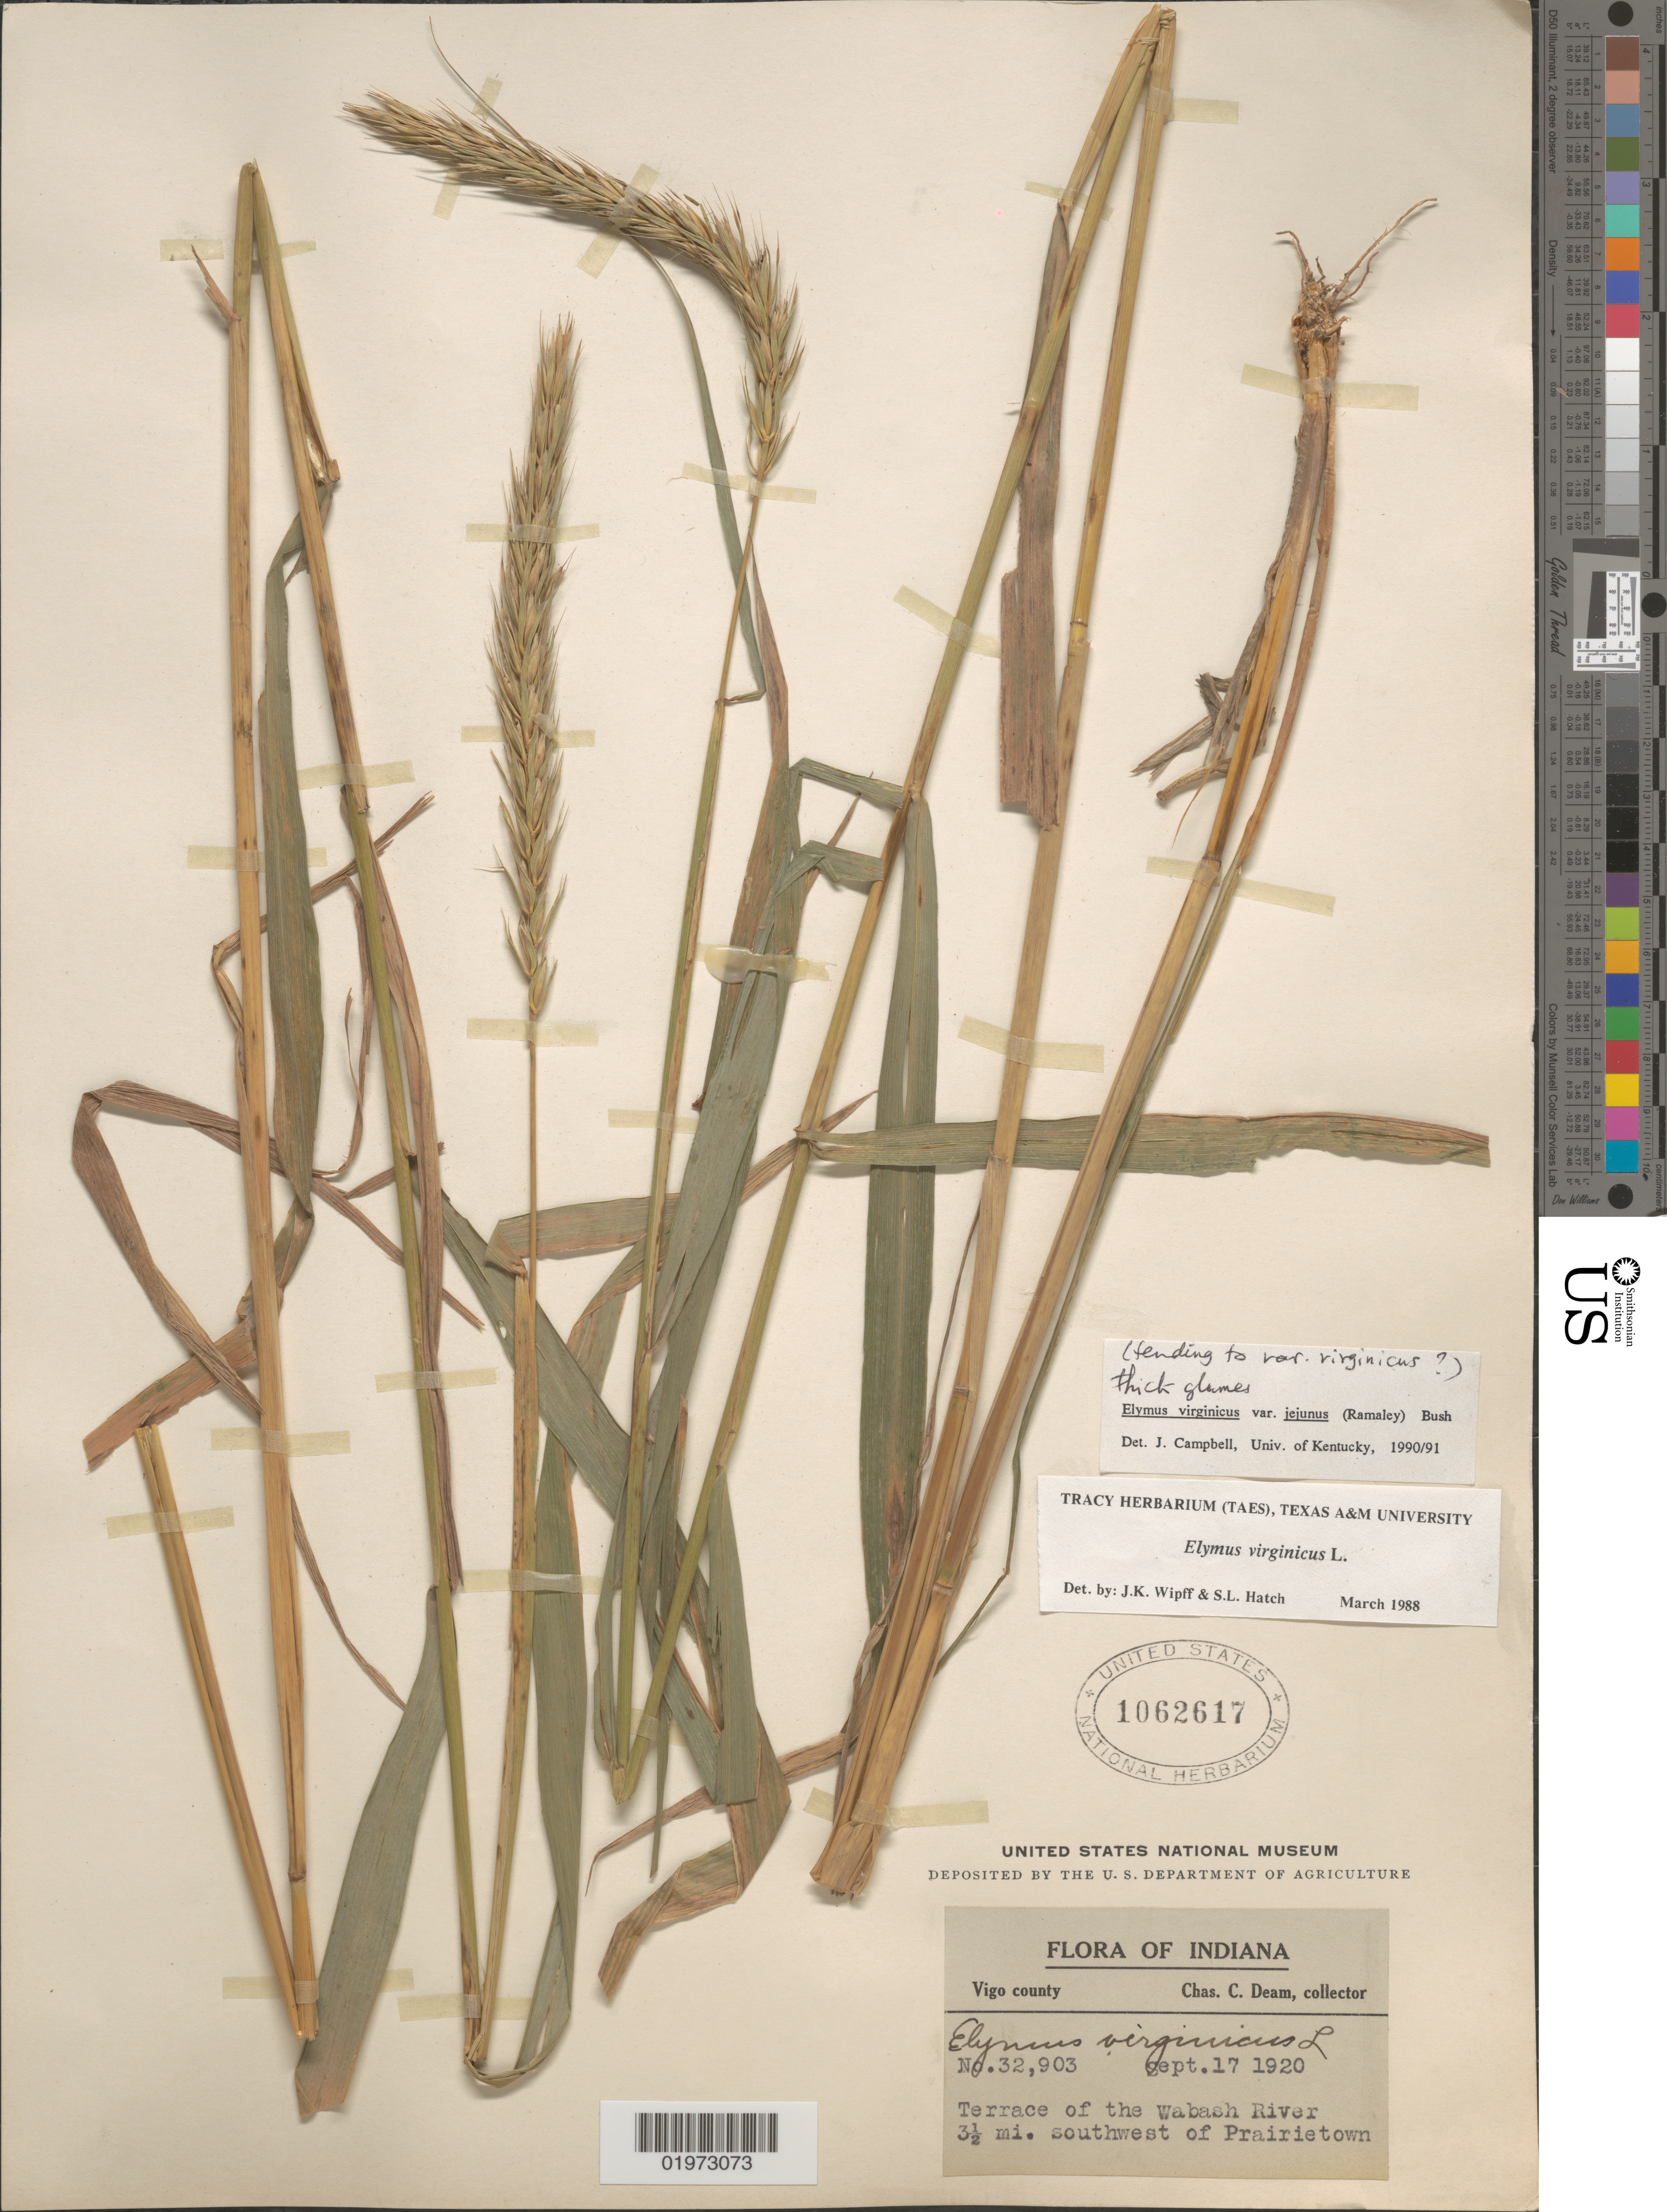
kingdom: Plantae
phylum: Tracheophyta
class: Liliopsida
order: Poales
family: Poaceae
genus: Elymus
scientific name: Elymus virginicus var. virginicus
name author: L.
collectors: C. C. Deam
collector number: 32903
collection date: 1920-09-17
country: United States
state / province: Indiana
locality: Vigo county. Terrace of the Wabash River 3½ mi. southwest of Prairietown.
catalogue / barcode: US 1062617